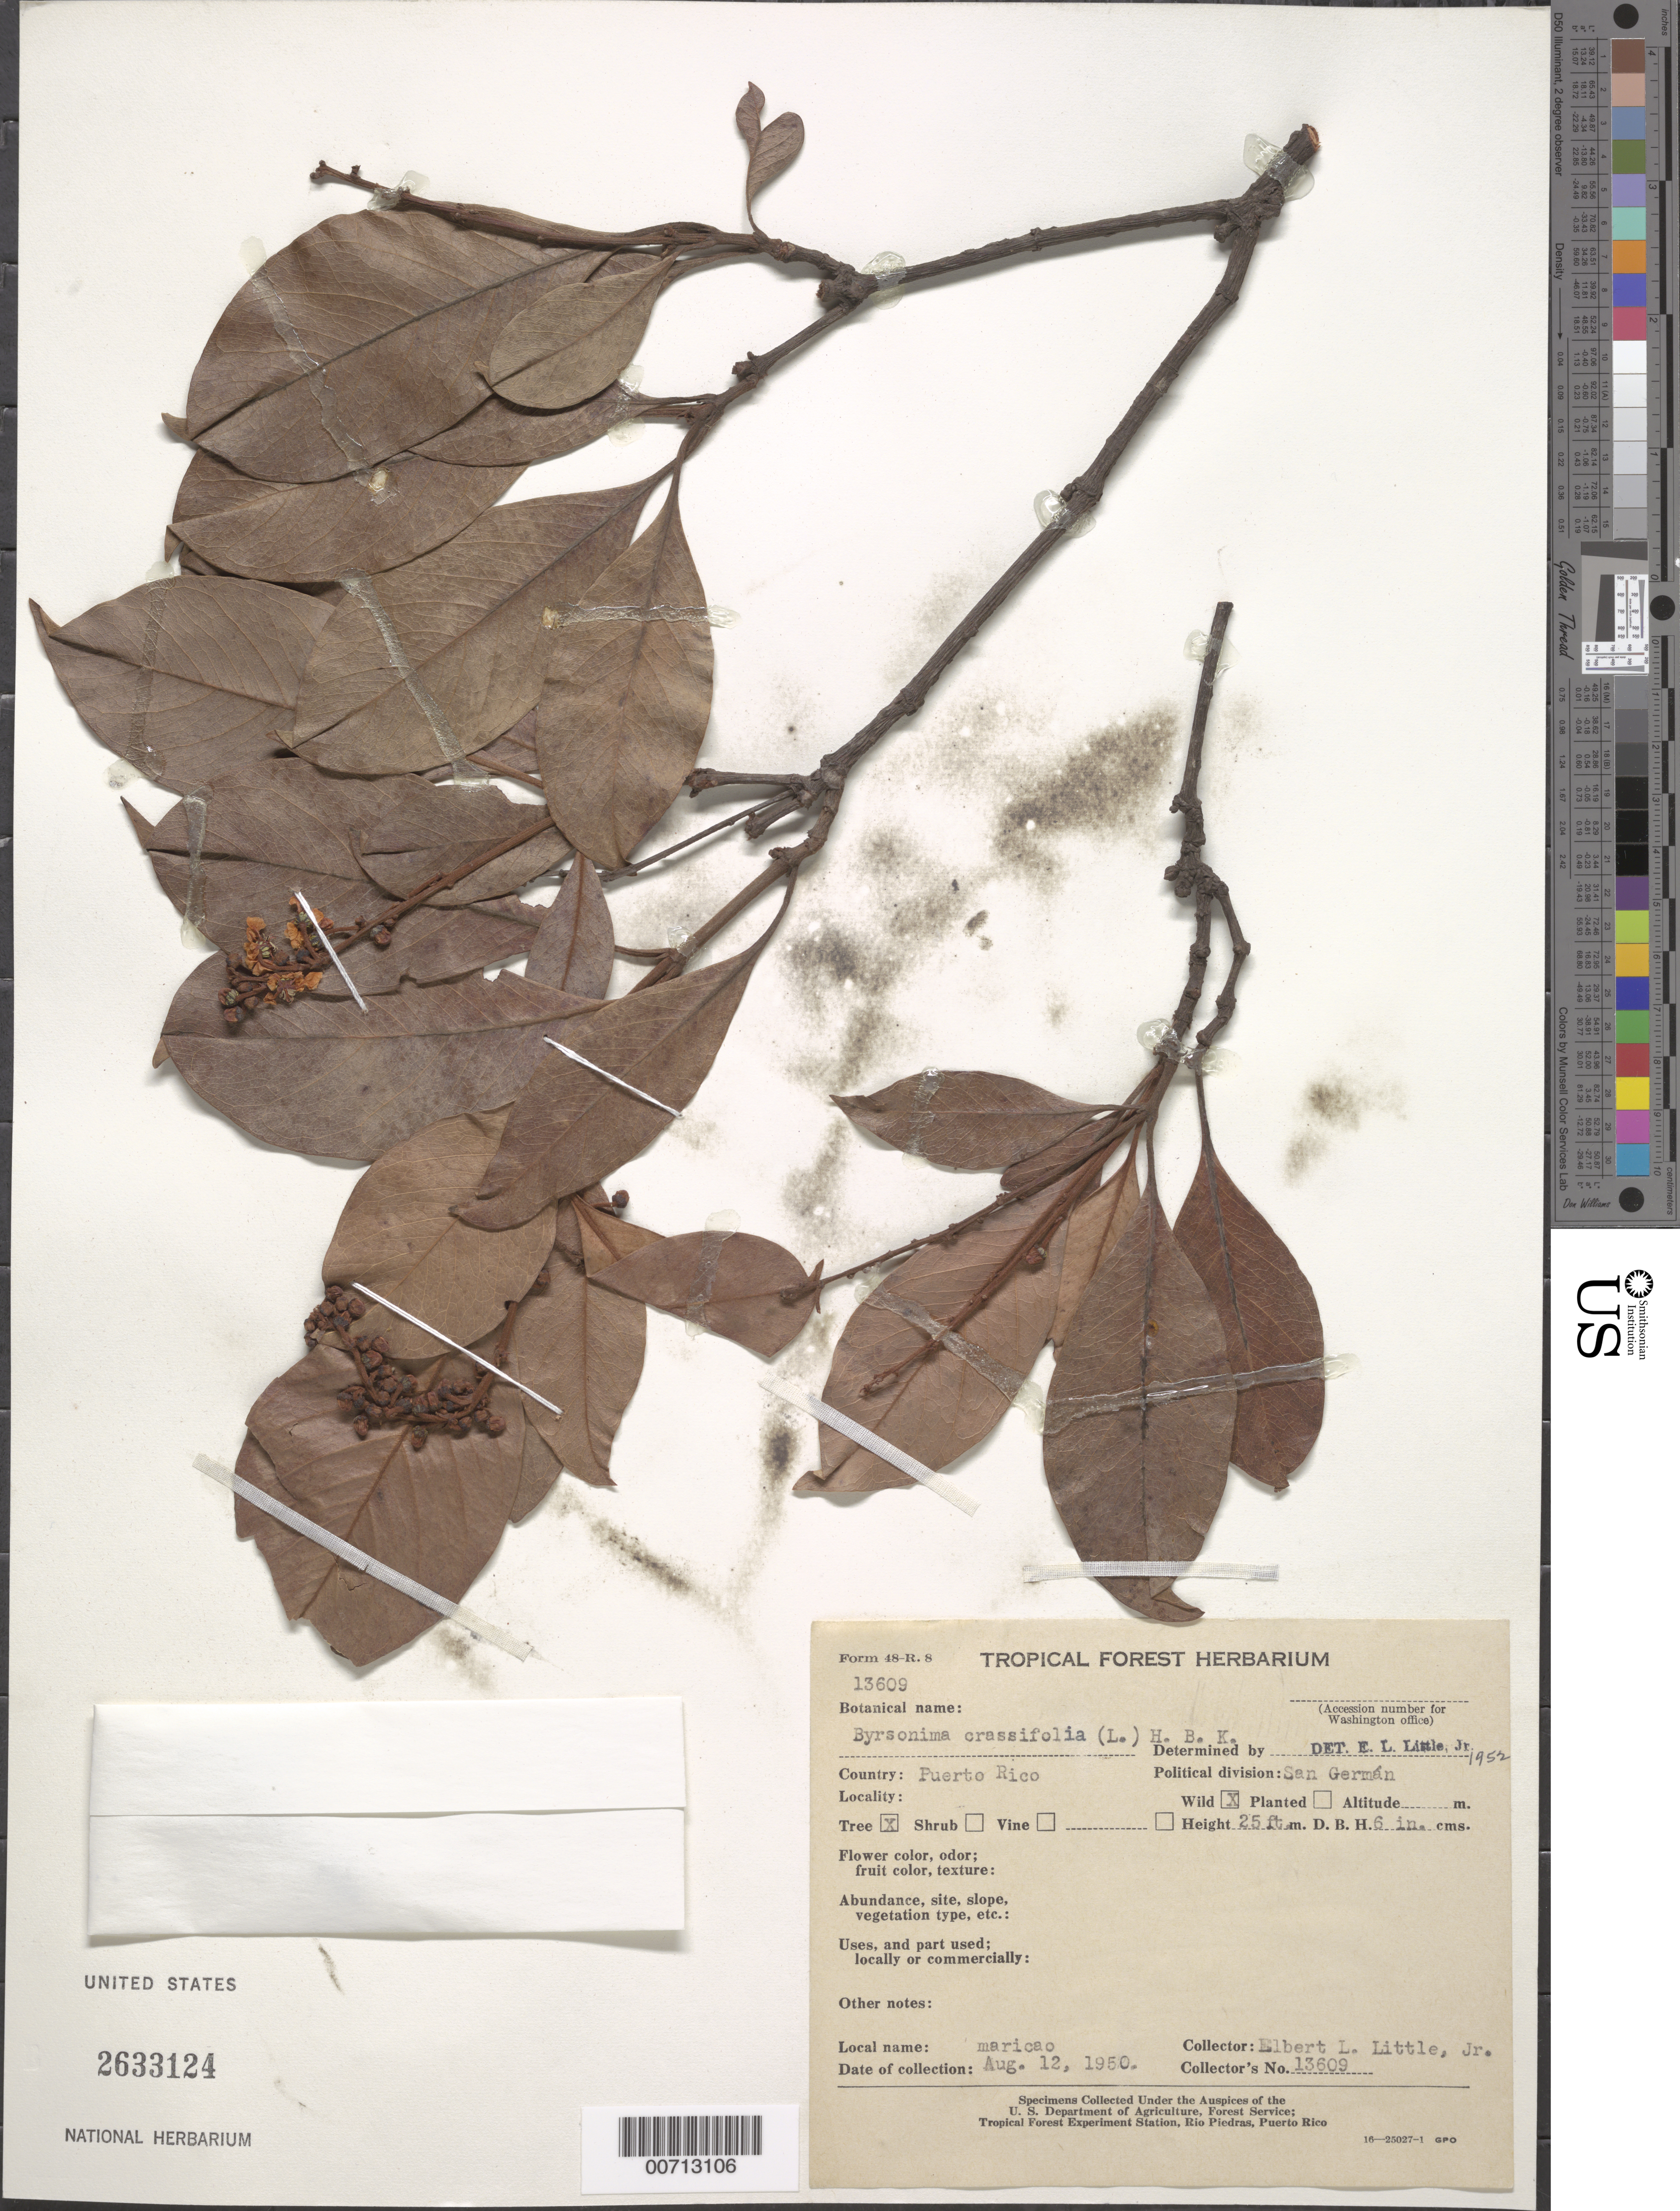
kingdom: Plantae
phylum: Tracheophyta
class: Magnoliopsida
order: Malpighiales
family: Malpighiaceae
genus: Byrsonima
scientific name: Byrsonima crassifolia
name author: (L.) Kunth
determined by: Little, Elbert L., Jr., (FSSR), United States Department of Agriculture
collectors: E. L. Little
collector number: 13609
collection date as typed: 12 Aug 1950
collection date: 1950-08-12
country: Puerto Rico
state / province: Mayaguez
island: Greater Antilles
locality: San German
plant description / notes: Common name: maricao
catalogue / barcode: US 2633124